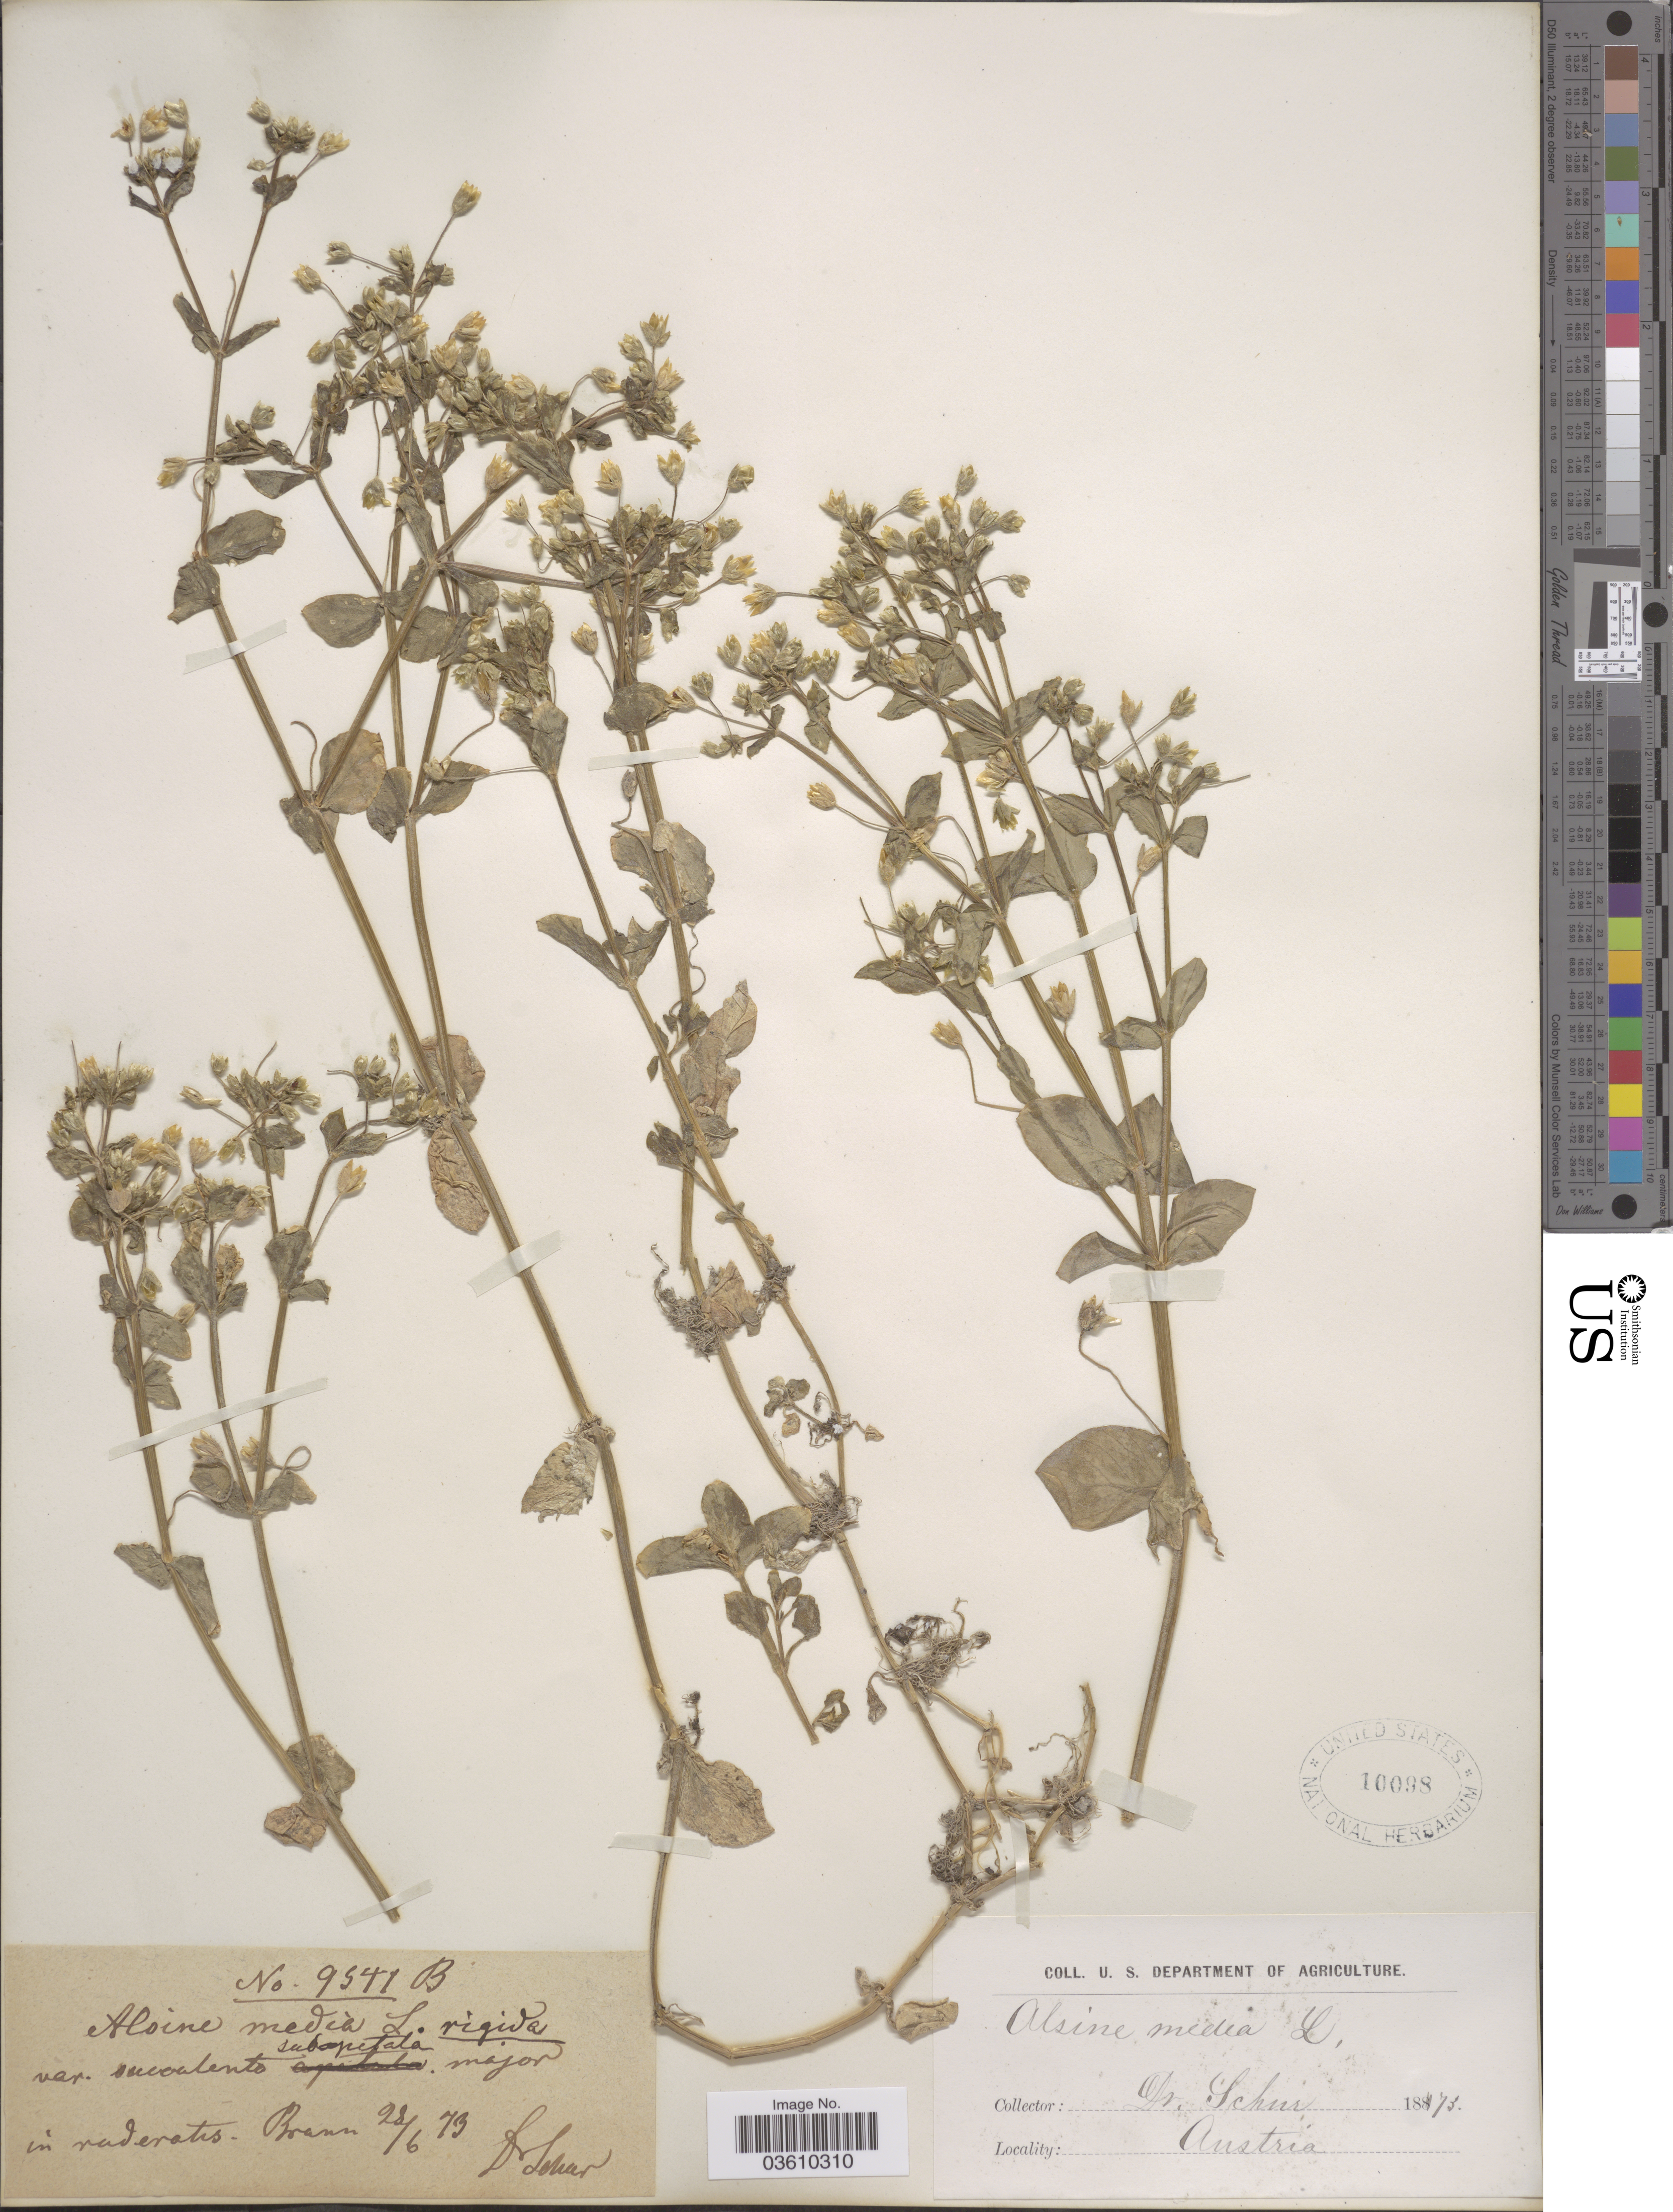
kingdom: Plantae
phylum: Tracheophyta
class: Magnoliopsida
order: Caryophyllales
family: Caryophyllaceae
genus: Stellaria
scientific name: Stellaria media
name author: (L.) Vill.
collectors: Schur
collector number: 9541B*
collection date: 1873-06-28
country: Austria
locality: In ruderatis Brann [interpreted].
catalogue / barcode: US 10098